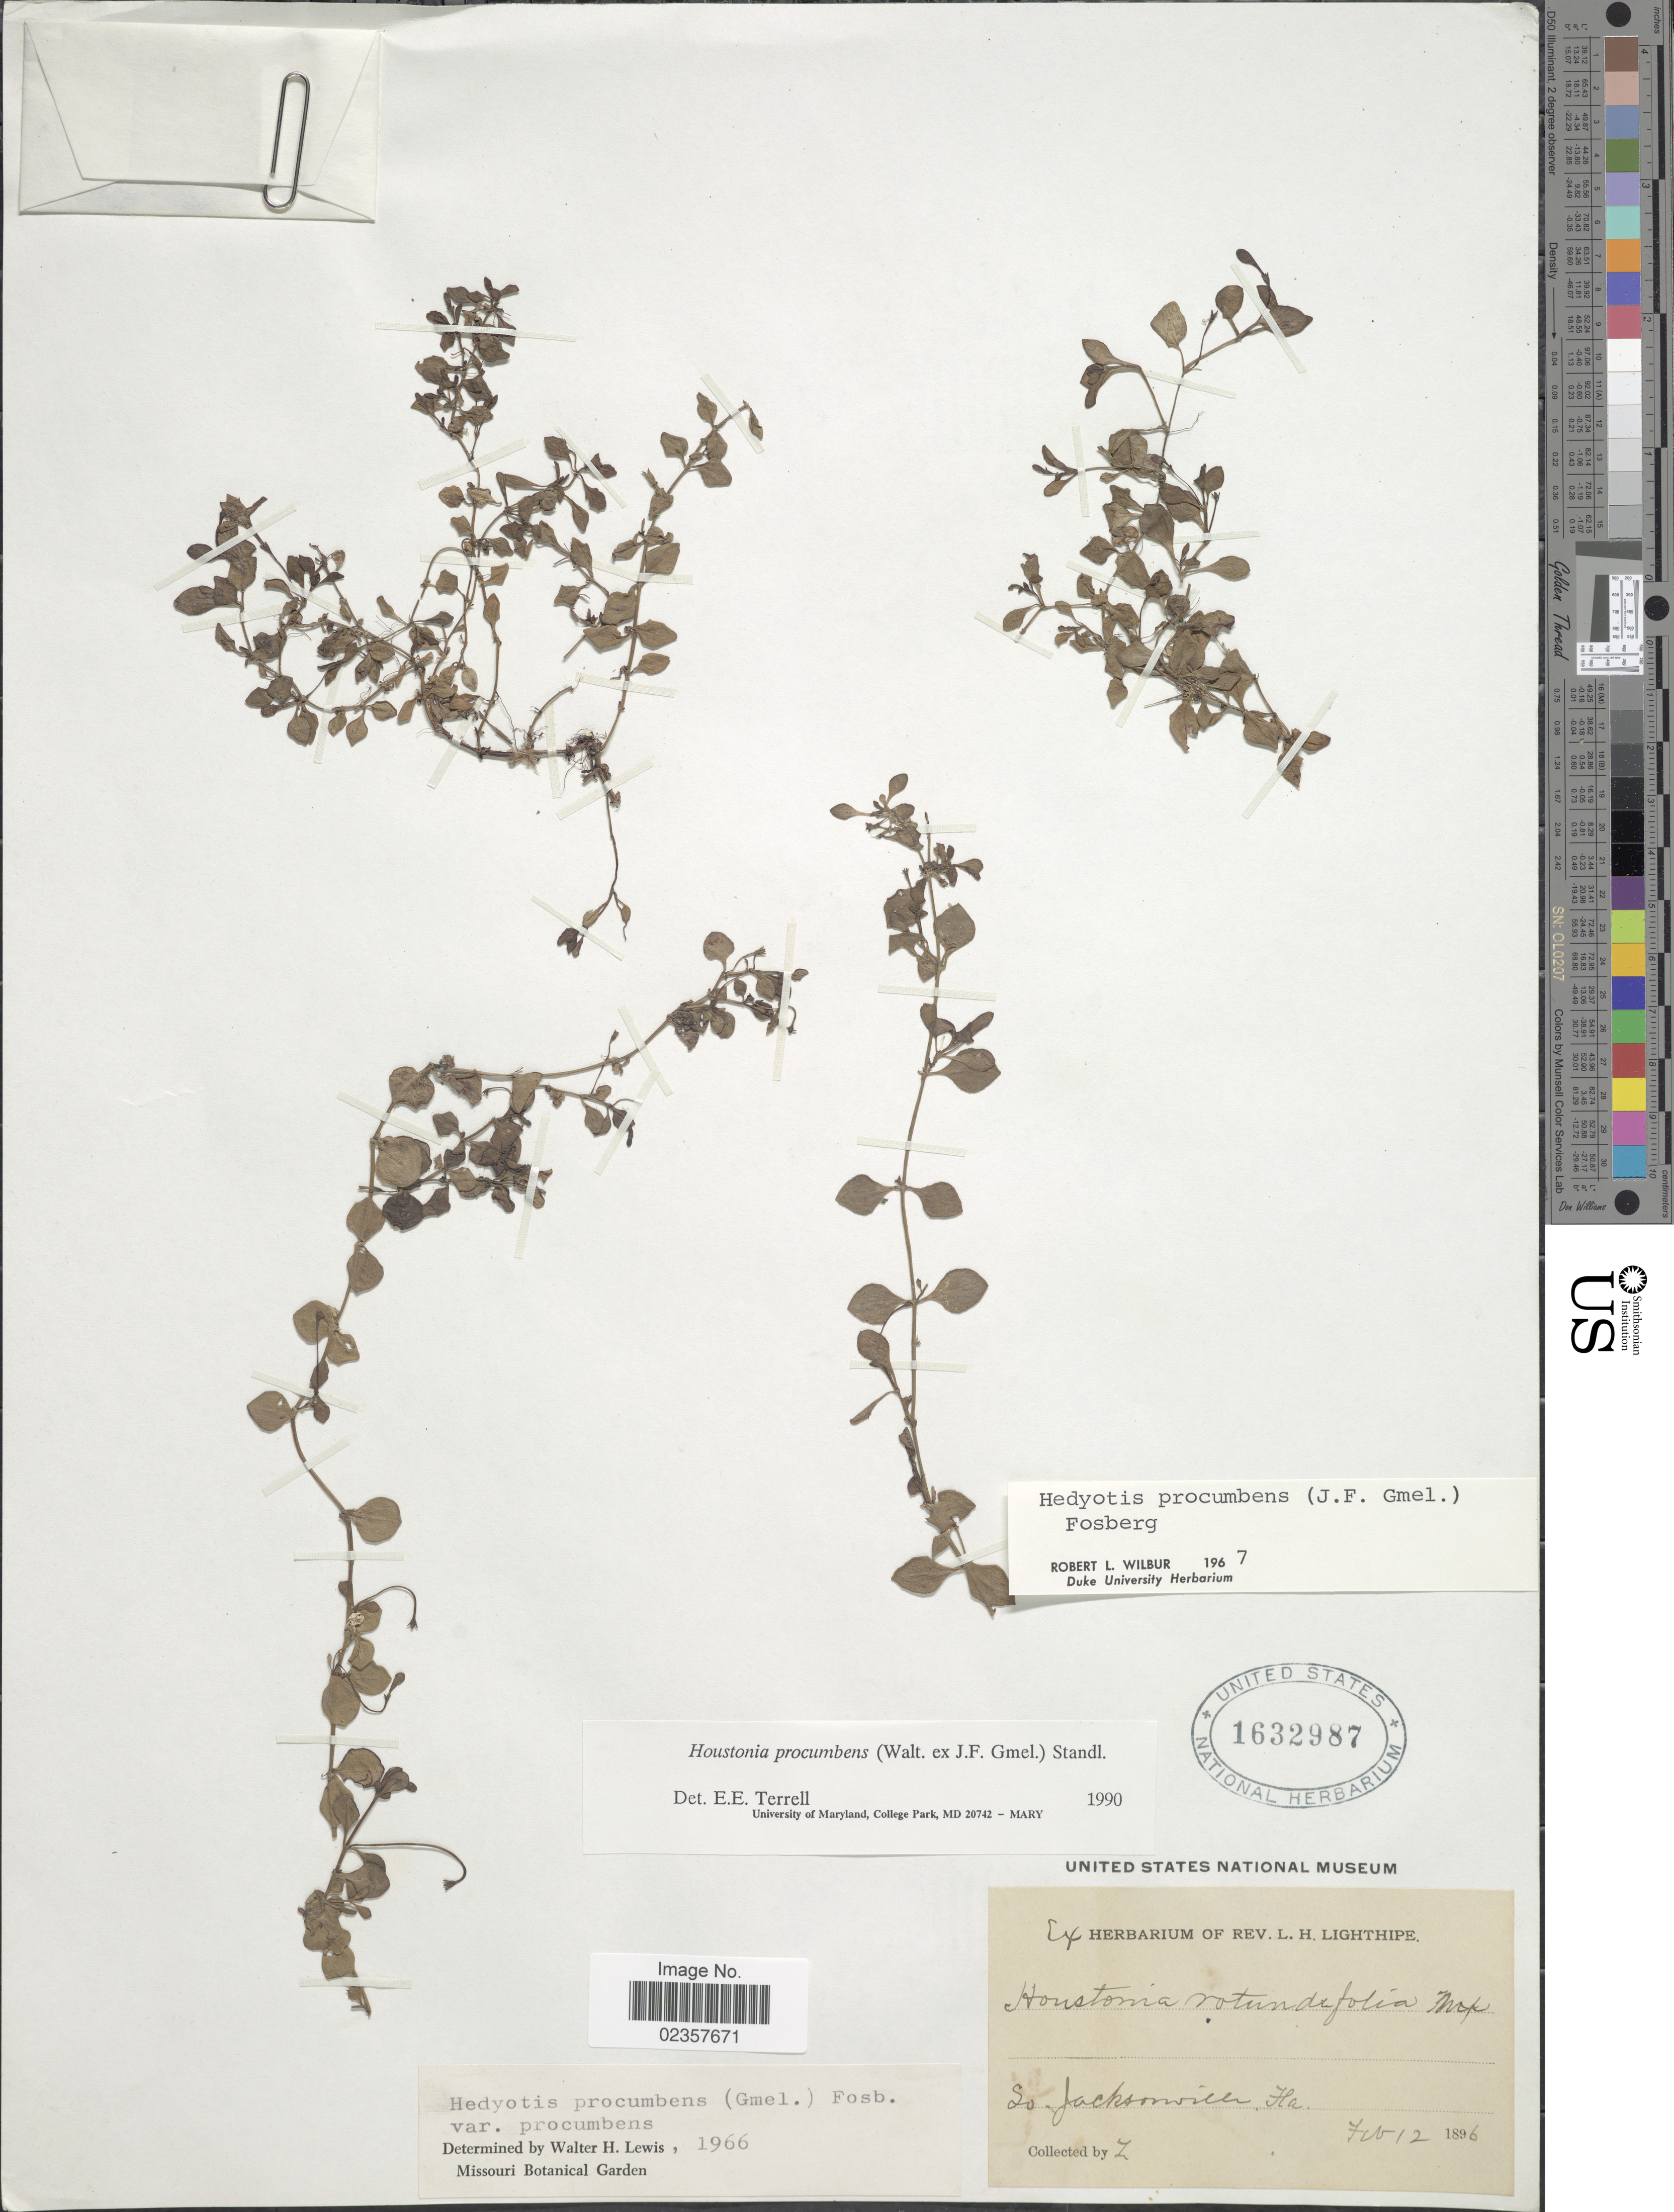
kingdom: Plantae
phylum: Tracheophyta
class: Magnoliopsida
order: Gentianales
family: Rubiaceae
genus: Houstonia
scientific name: Houstonia procumbens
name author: (Walter ex J.F. Gmel.) Standl.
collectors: Rev. L. H. Lighthipe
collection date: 1896-02-12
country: United States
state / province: Florida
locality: So. Jacksonville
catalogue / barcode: US 1632987